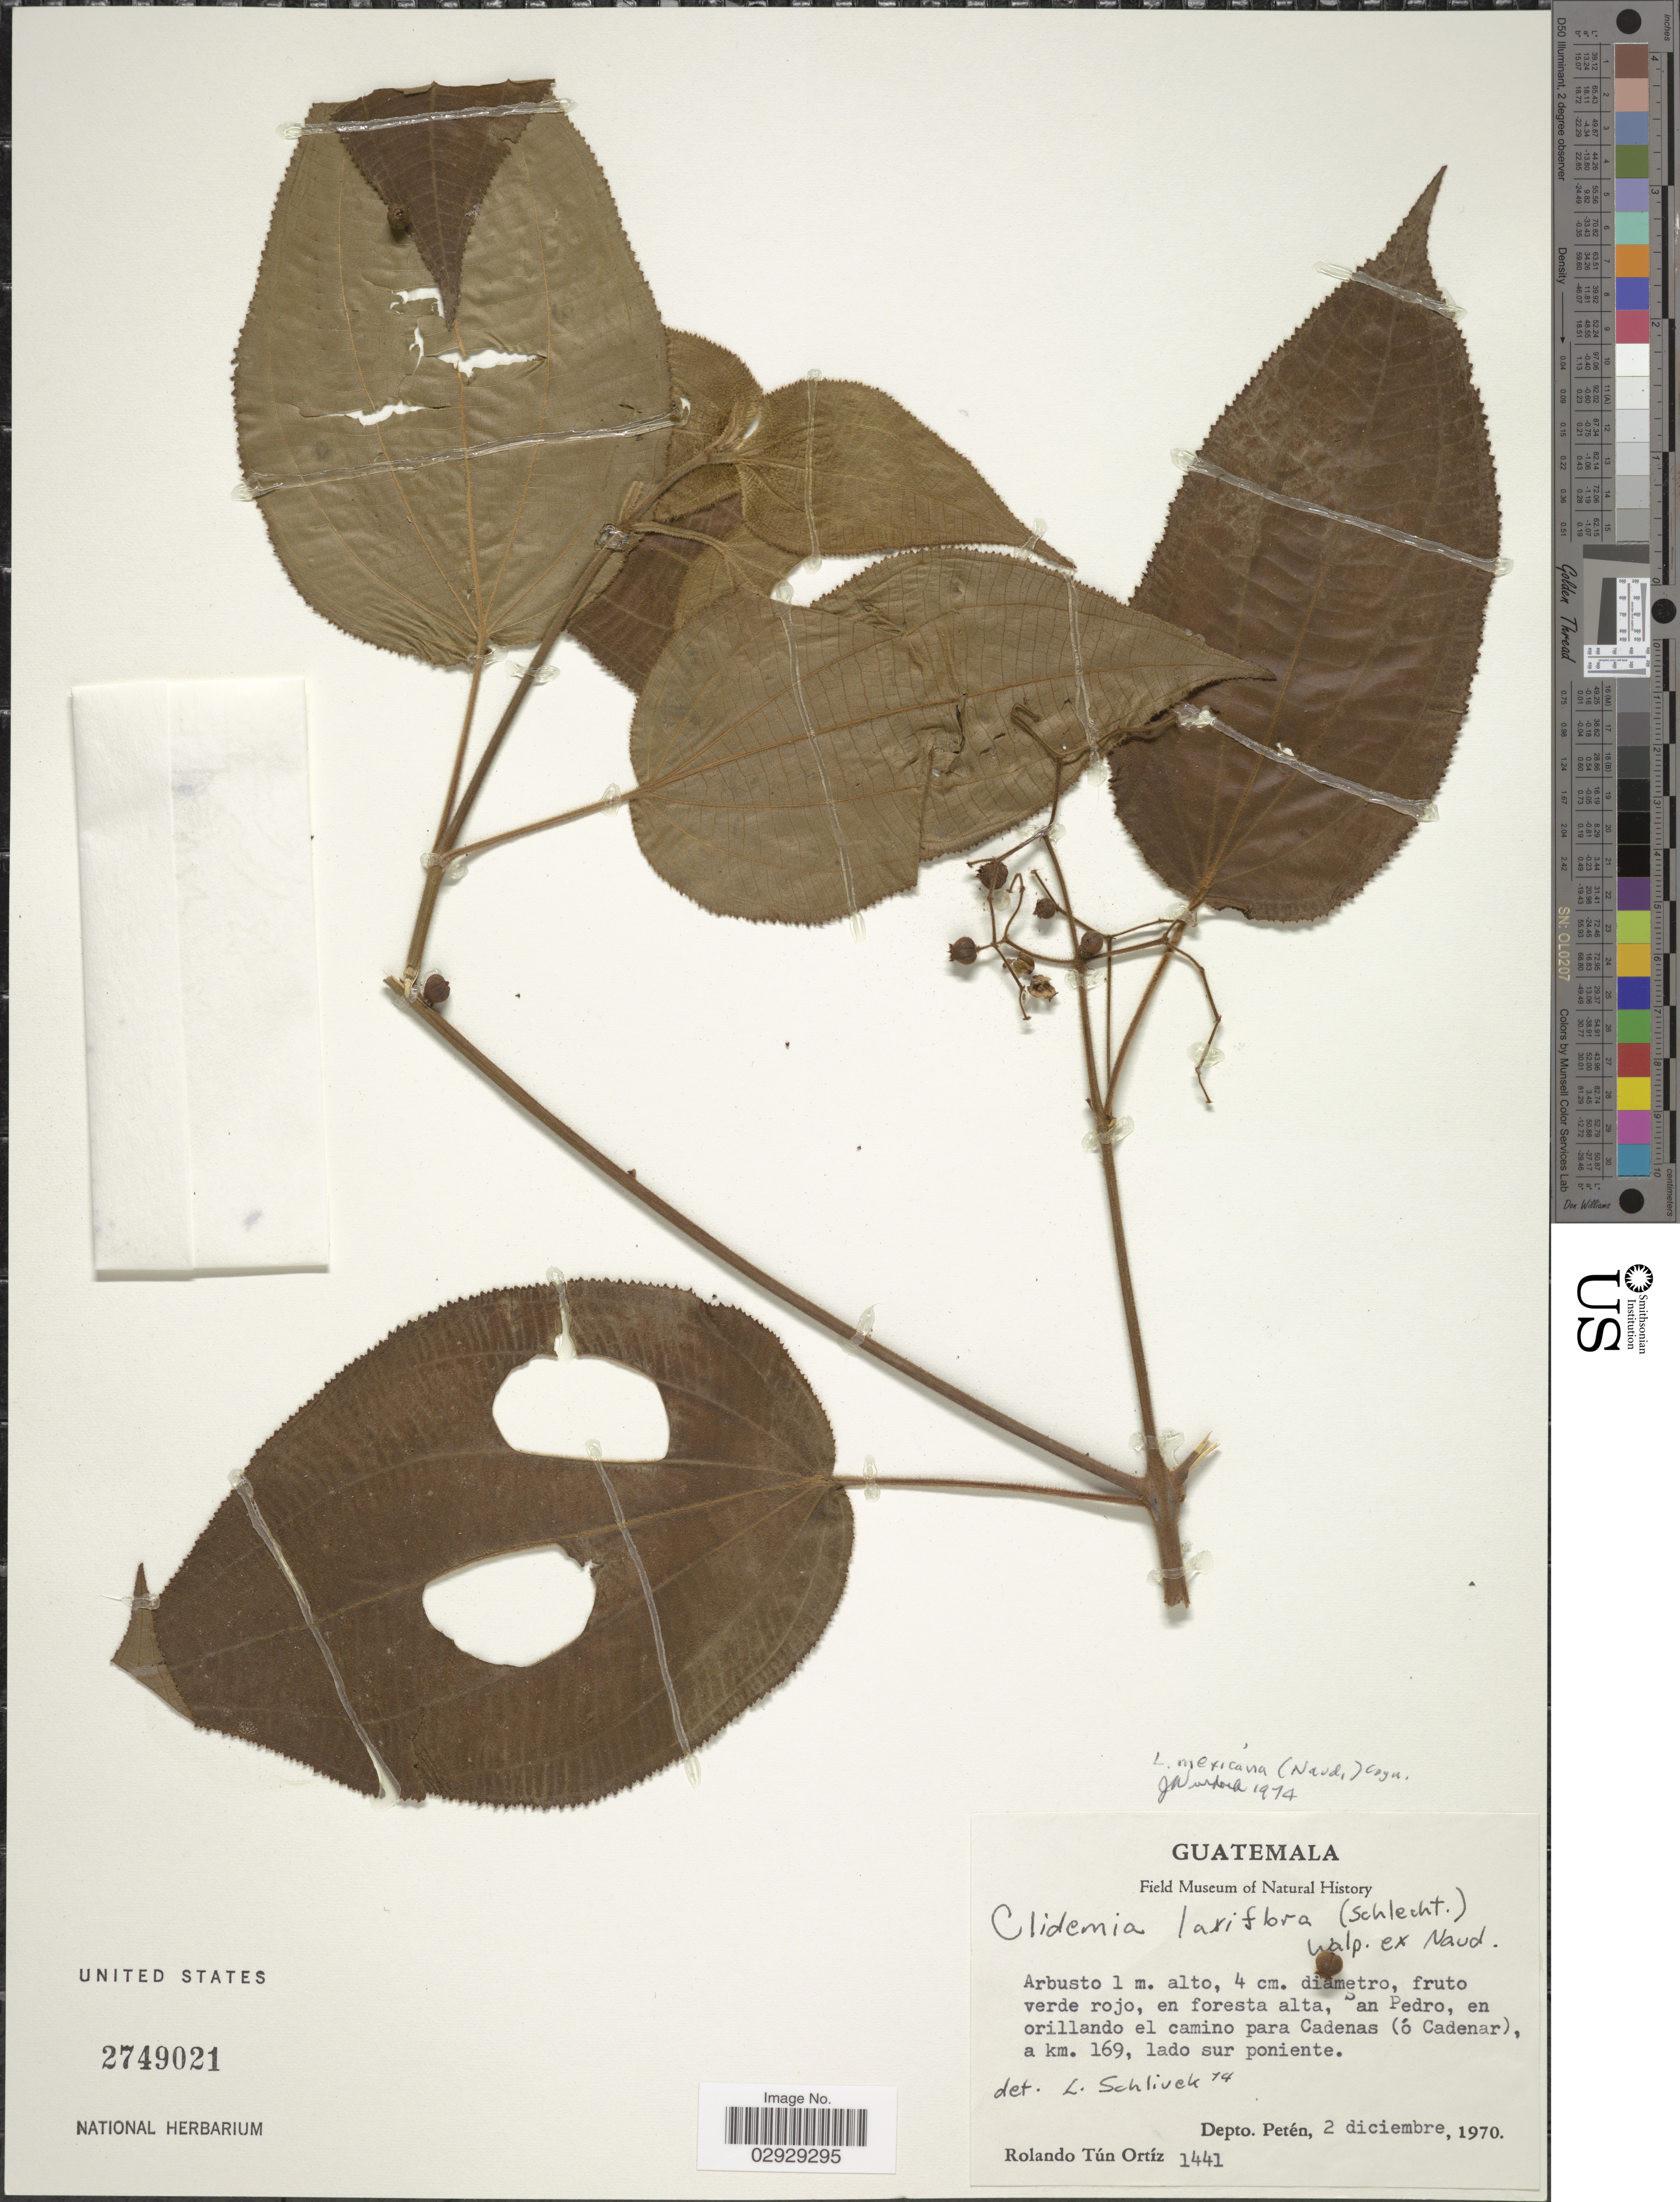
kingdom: Plantae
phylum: Tracheophyta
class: Magnoliopsida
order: Myrtales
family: Melastomataceae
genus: Leandra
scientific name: Leandra mexicana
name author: (Naudin) Cogn.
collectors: R. T. Ortíz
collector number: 1441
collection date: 1970-12-02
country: Guatemala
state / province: El Petén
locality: San Pedro, en orillando el camino para Cadenas ( ó Cadenar), a km. 169, lado sur poniente. Depto. Petén.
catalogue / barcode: US 2749021